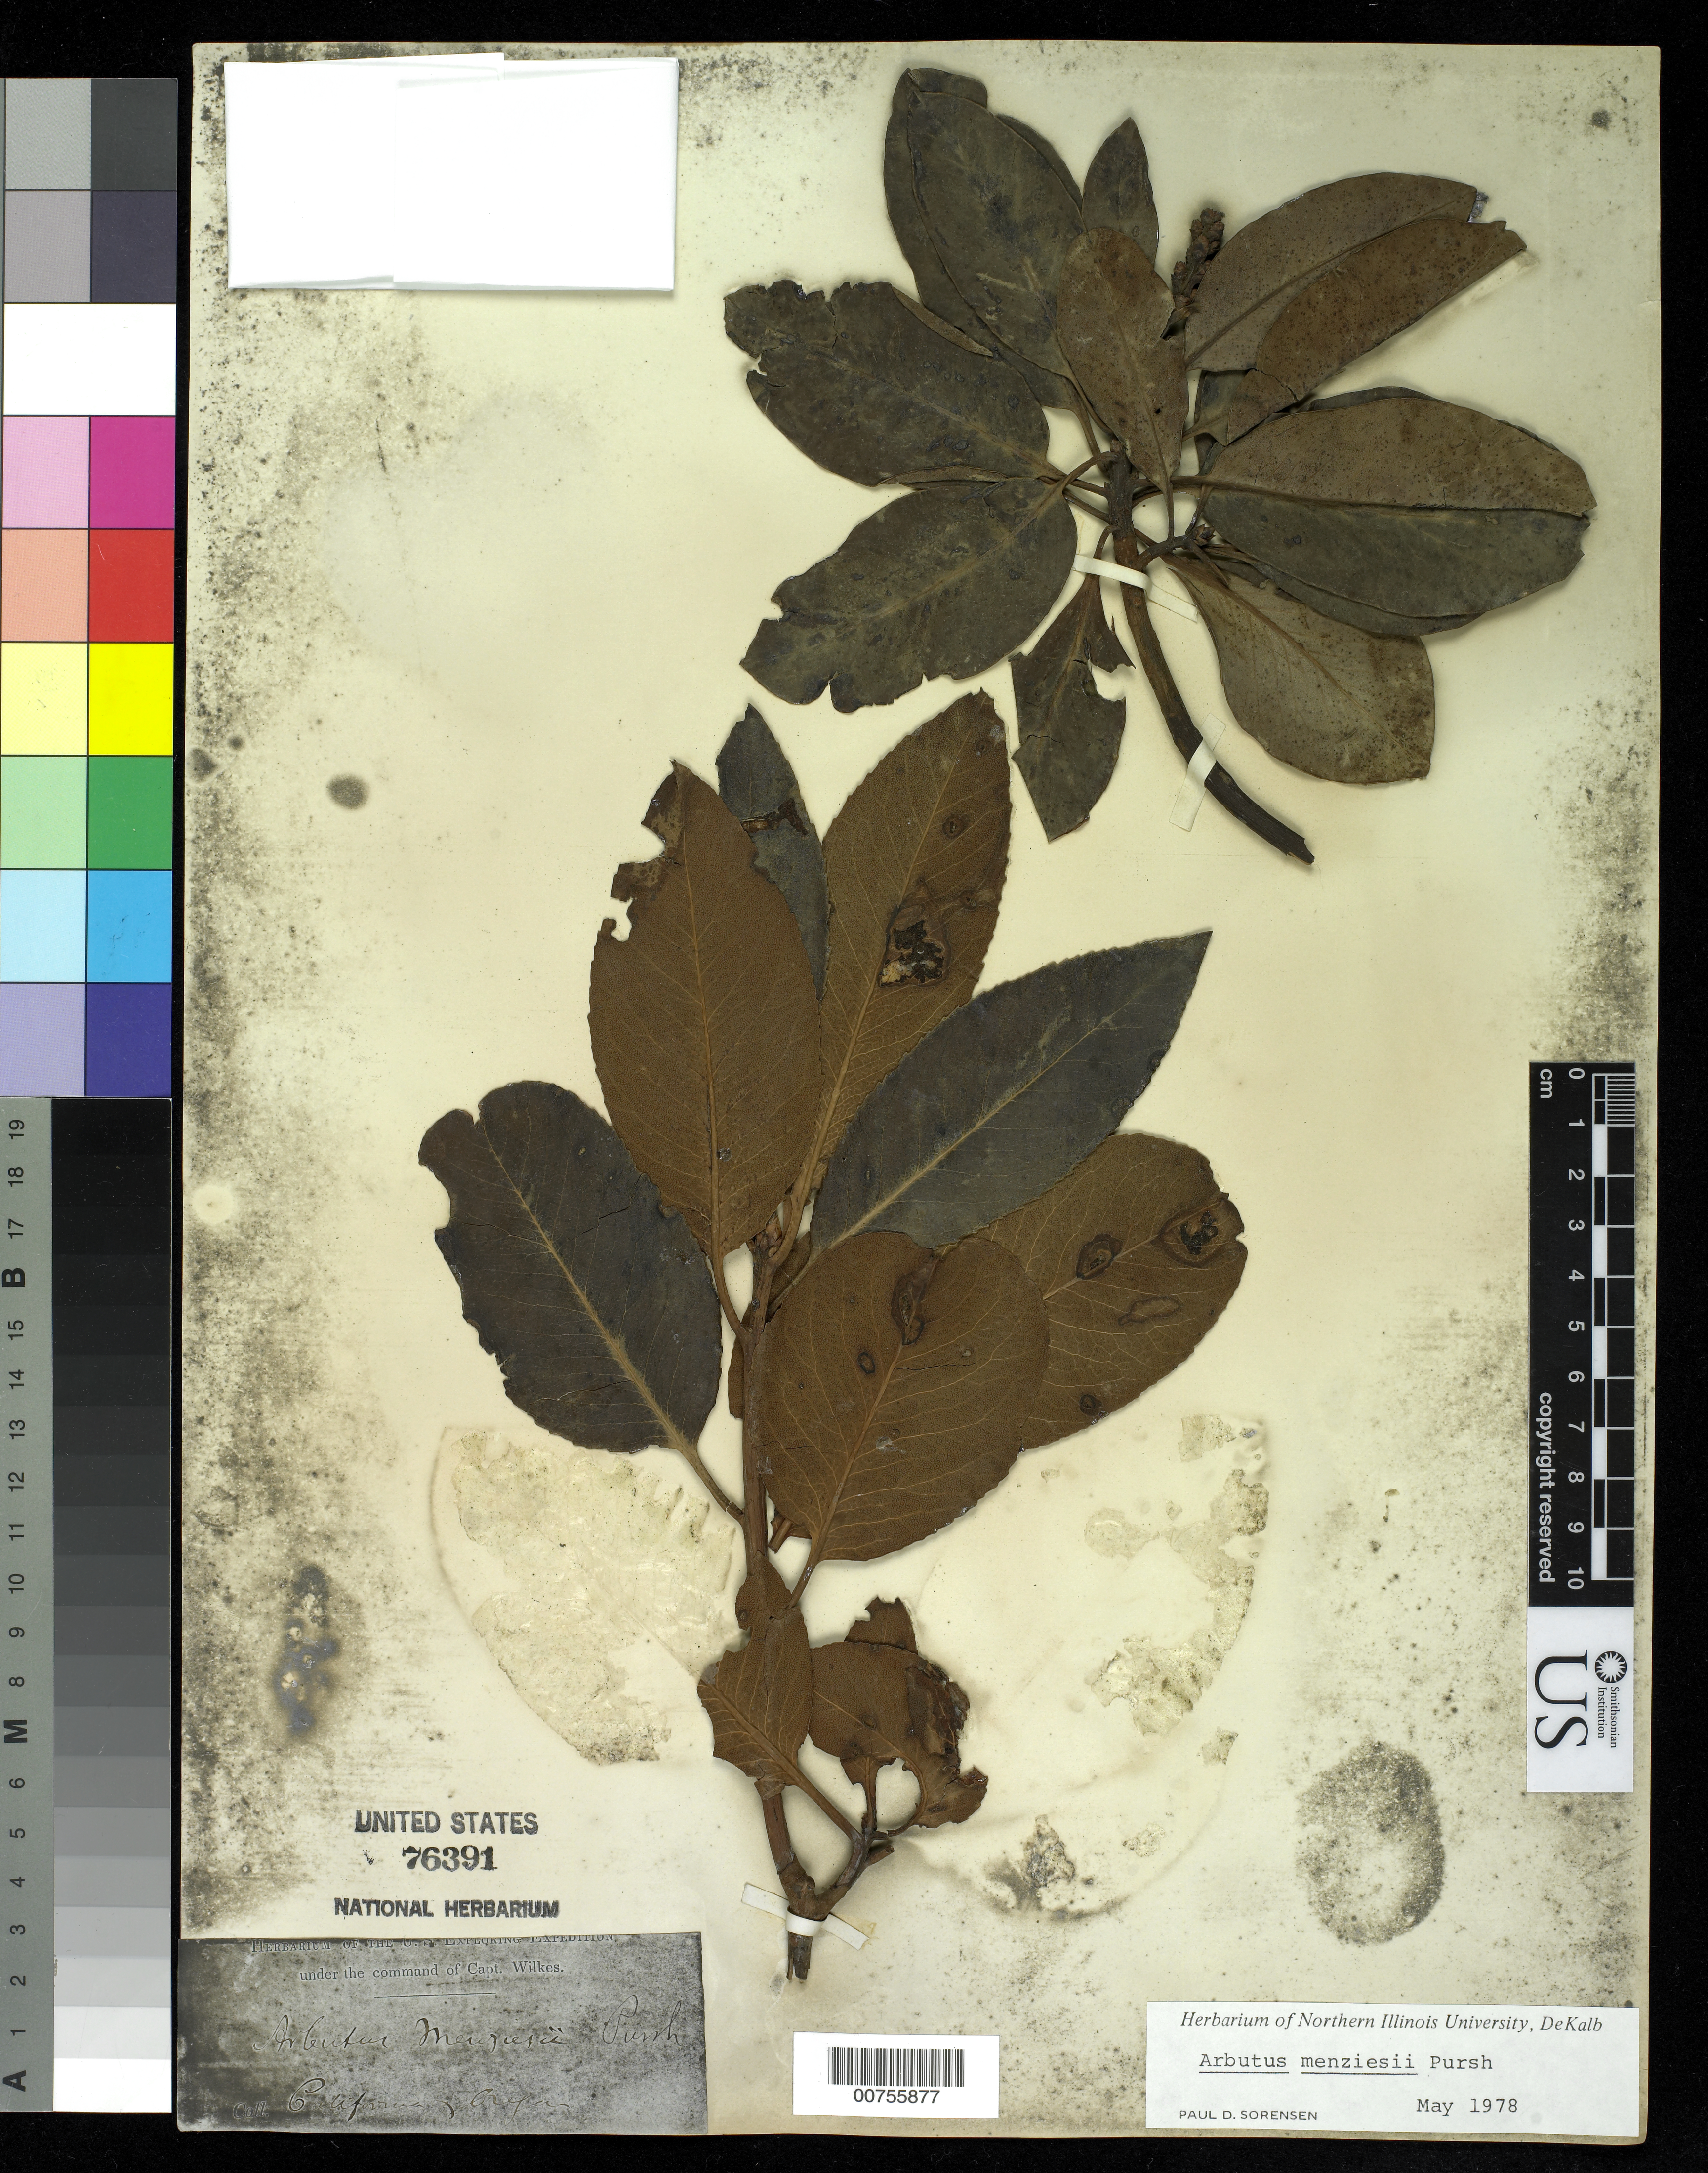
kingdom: Plantae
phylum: Tracheophyta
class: Magnoliopsida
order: Ericales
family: Ericaceae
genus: Arbutus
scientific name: Arbutus menziesii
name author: Pursh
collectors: Wilkes Explor. Exped.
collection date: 1838/1842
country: United States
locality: California and Oregon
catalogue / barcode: US 76391